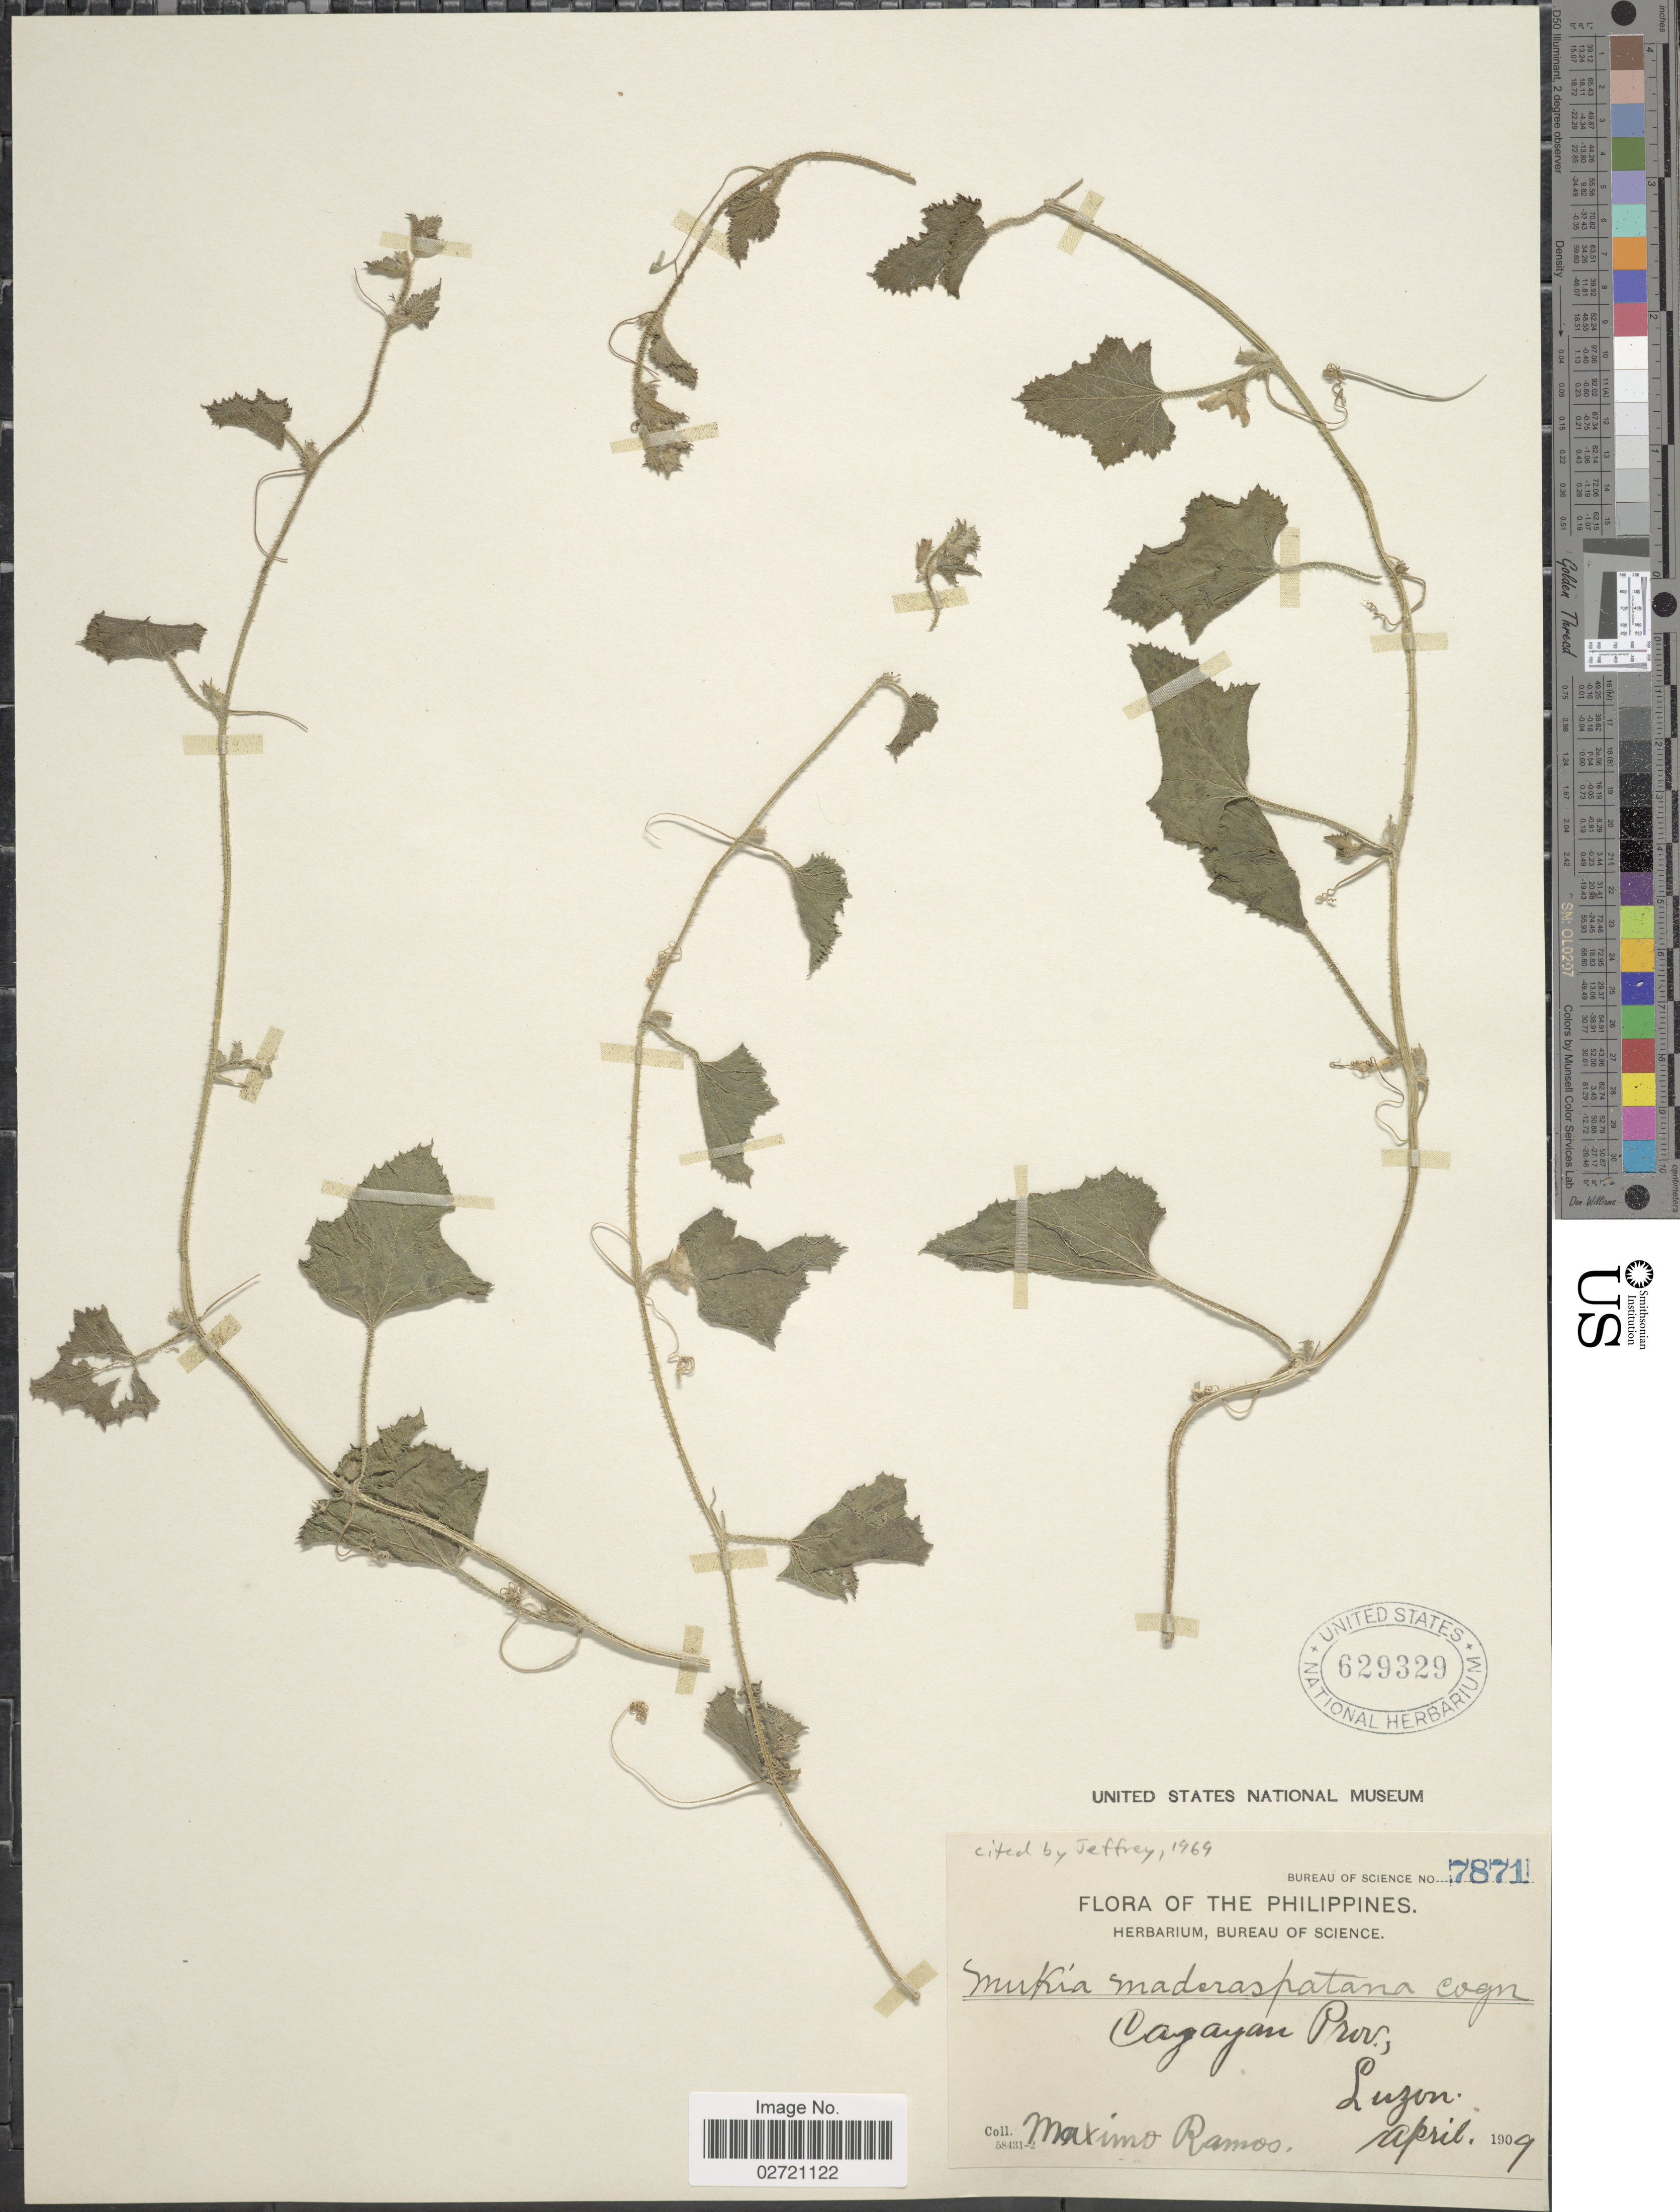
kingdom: Plantae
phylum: Tracheophyta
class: Magnoliopsida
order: Cucurbitales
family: Cucurbitaceae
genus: Cucumis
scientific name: Cucumis maderaspatanus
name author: L.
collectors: M. Ramos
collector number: Bureau of Science 7871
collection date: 1909-04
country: Philippines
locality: Cagayan Prov., Luzon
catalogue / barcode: US 629329